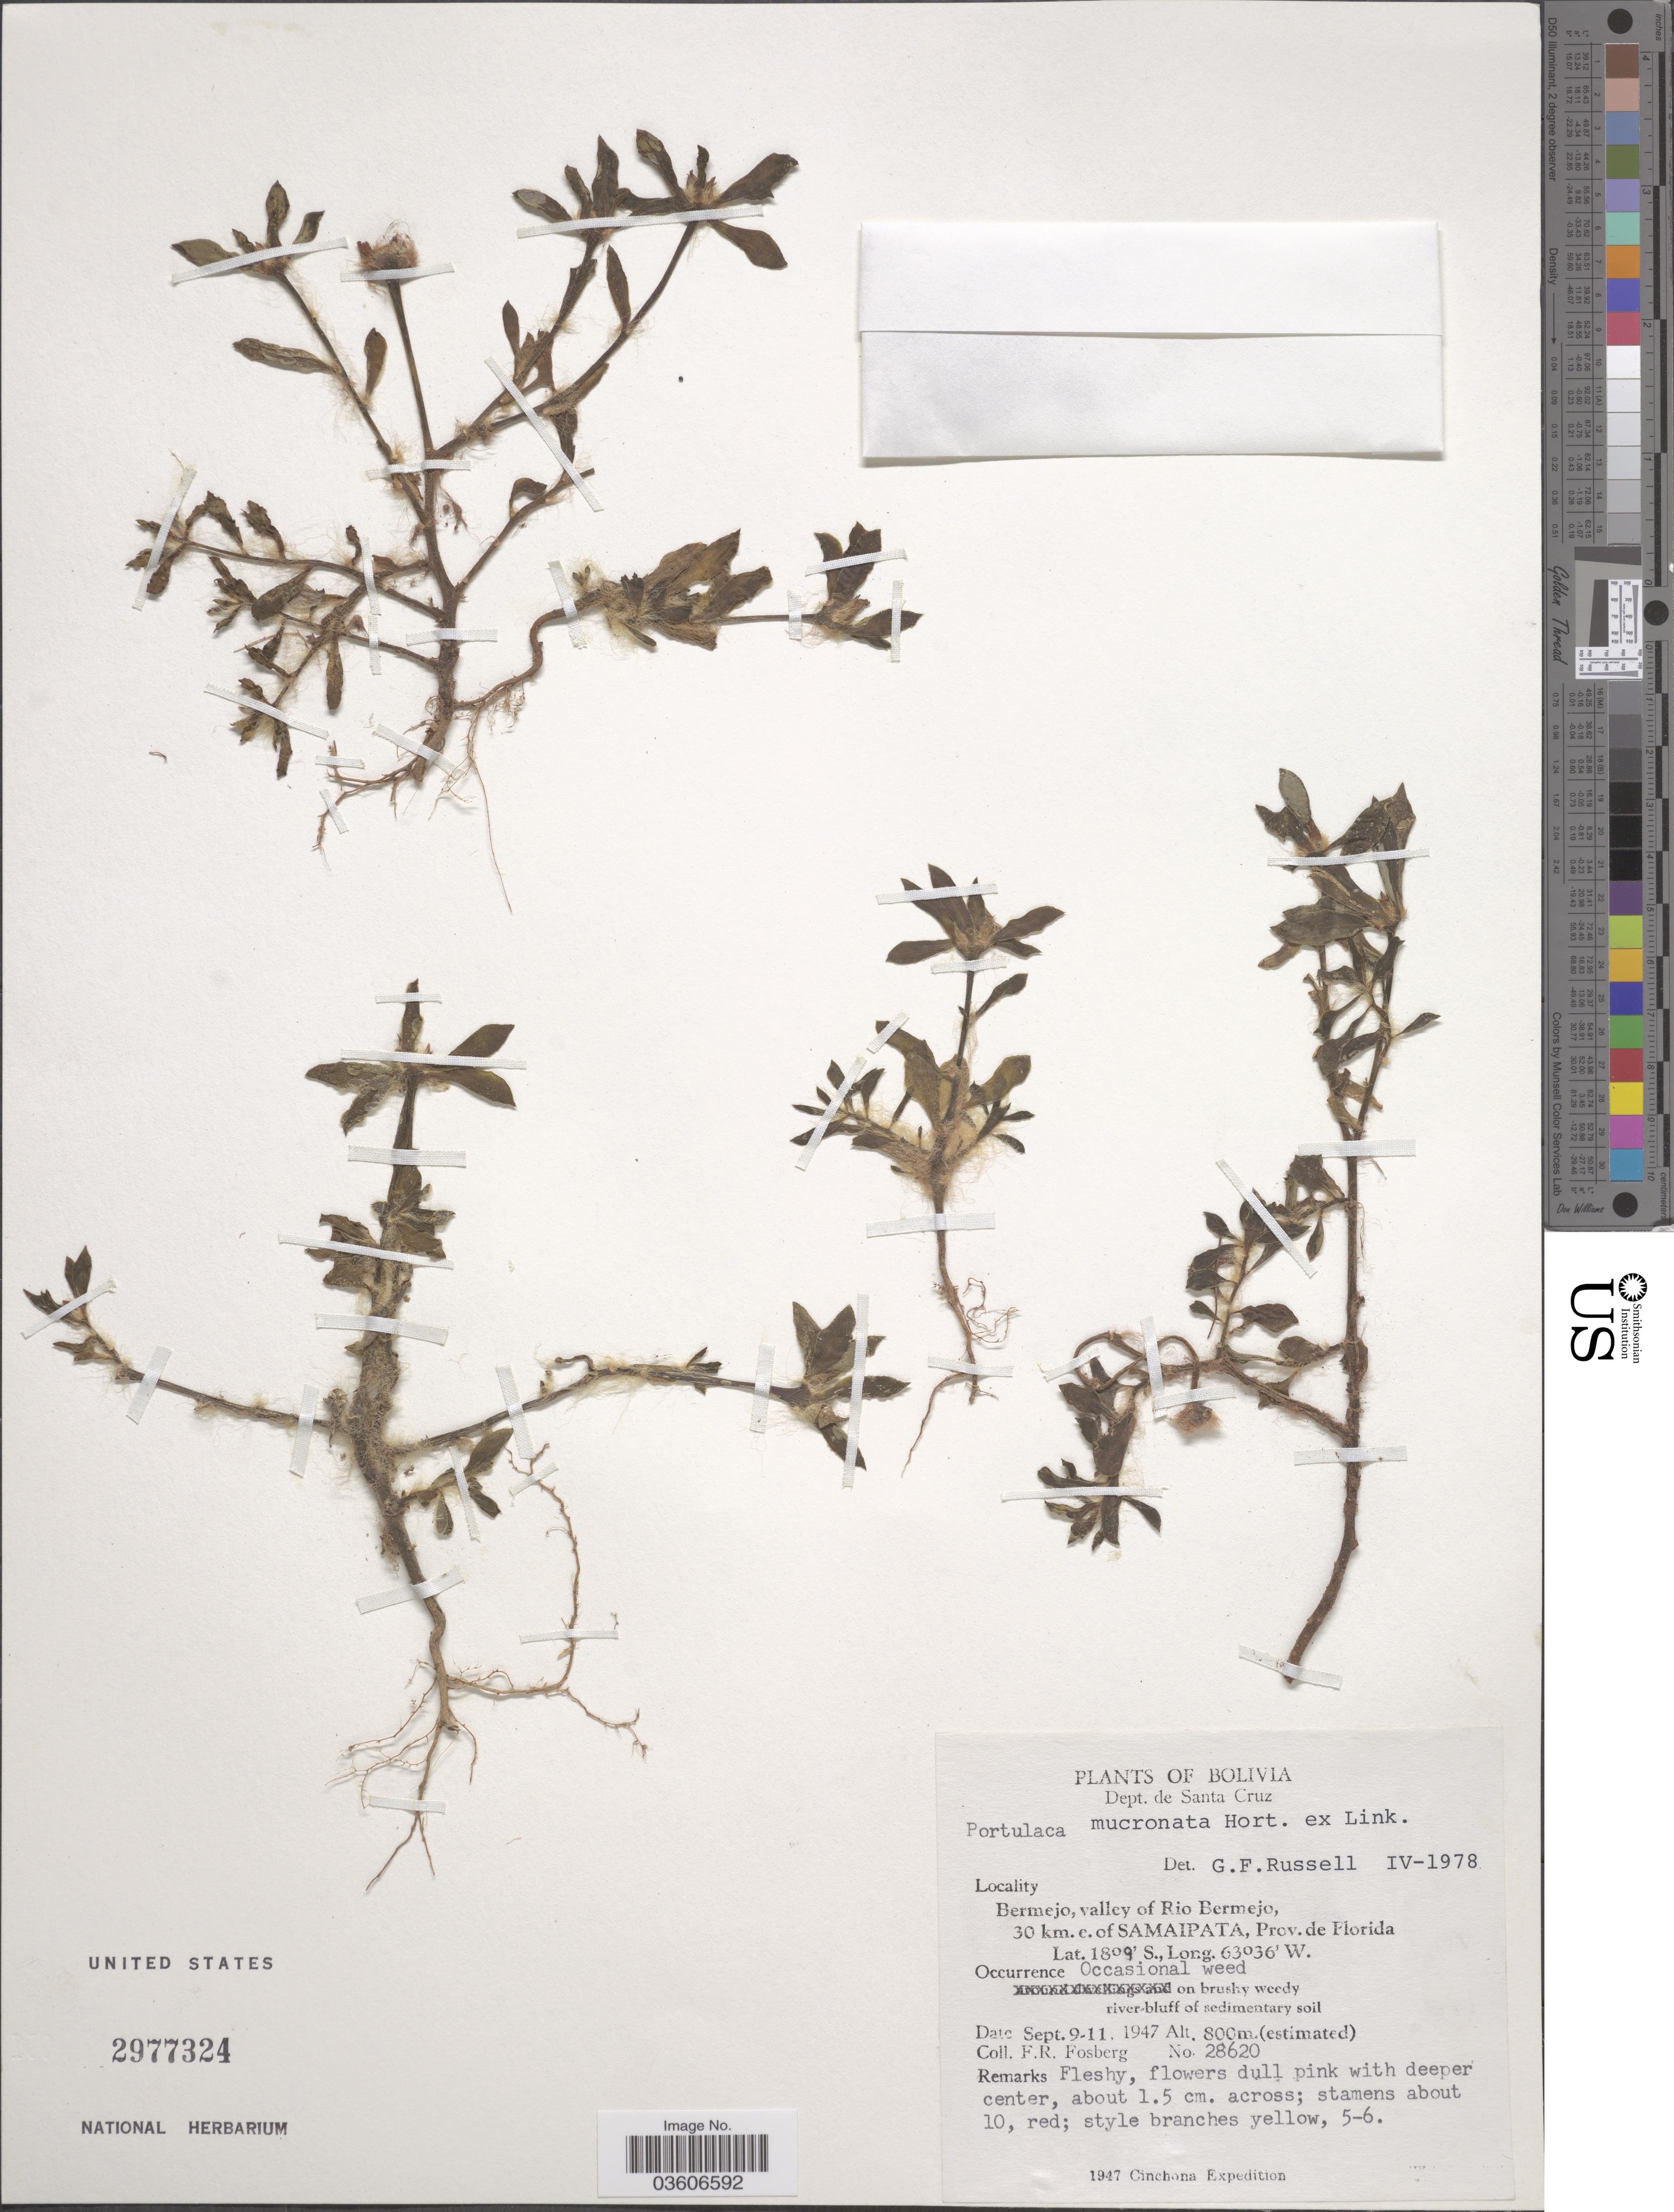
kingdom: Plantae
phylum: Tracheophyta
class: Magnoliopsida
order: Caryophyllales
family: Portulacaceae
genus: Portulaca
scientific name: Portulaca mucronata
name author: Link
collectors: F. R. Fosberg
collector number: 28620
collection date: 1947-09-09/1947-09-11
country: Bolivia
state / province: Santa Cruz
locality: Dept. de Santa Cruz. Bermejo, valley of Rio Bermejo, 30 km. e. of Samaipata, Prov. de Florida.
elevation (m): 800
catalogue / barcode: US 2977324